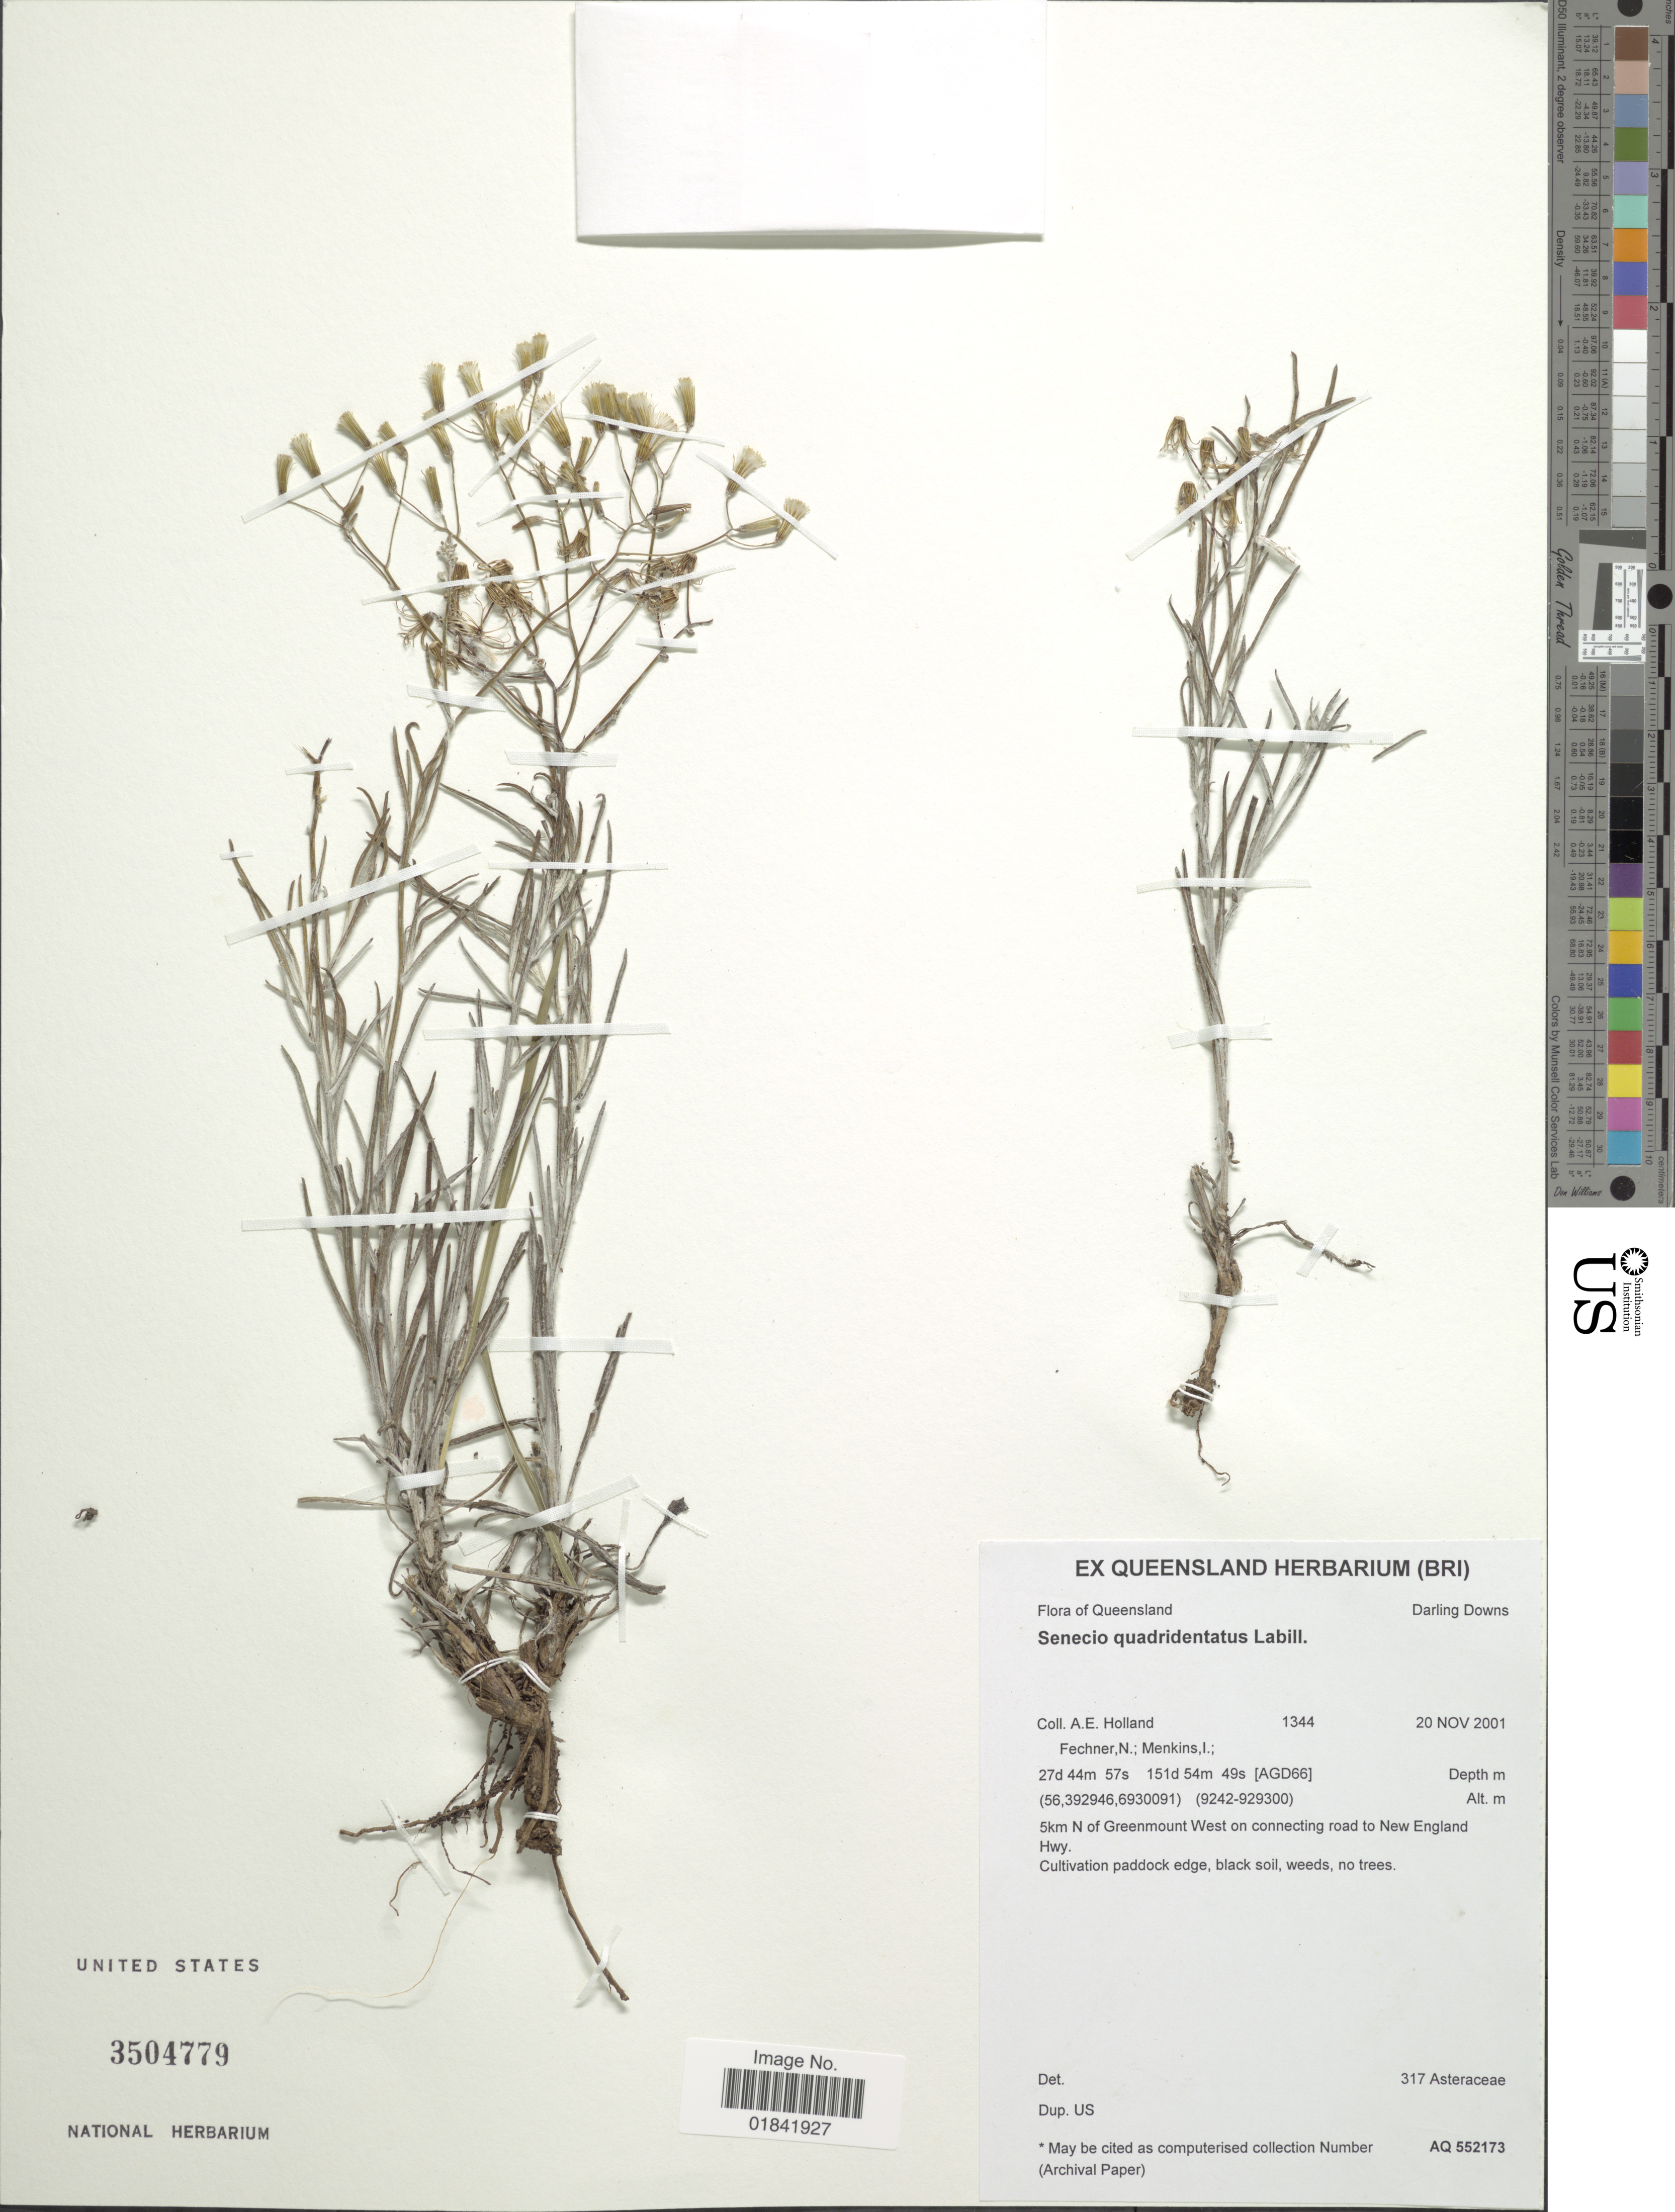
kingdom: Plantae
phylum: Tracheophyta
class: Magnoliopsida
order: Asterales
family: Asteraceae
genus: Senecio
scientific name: Senecio quadridentatus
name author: Labill.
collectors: A. Holland, N. Fechner & I. Menkins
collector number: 1344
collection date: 2001-11-20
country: Australia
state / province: Queensland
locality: Darling Downs, 5km N of Greenmount West on connecting road to New England Hwy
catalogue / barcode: US 3504779